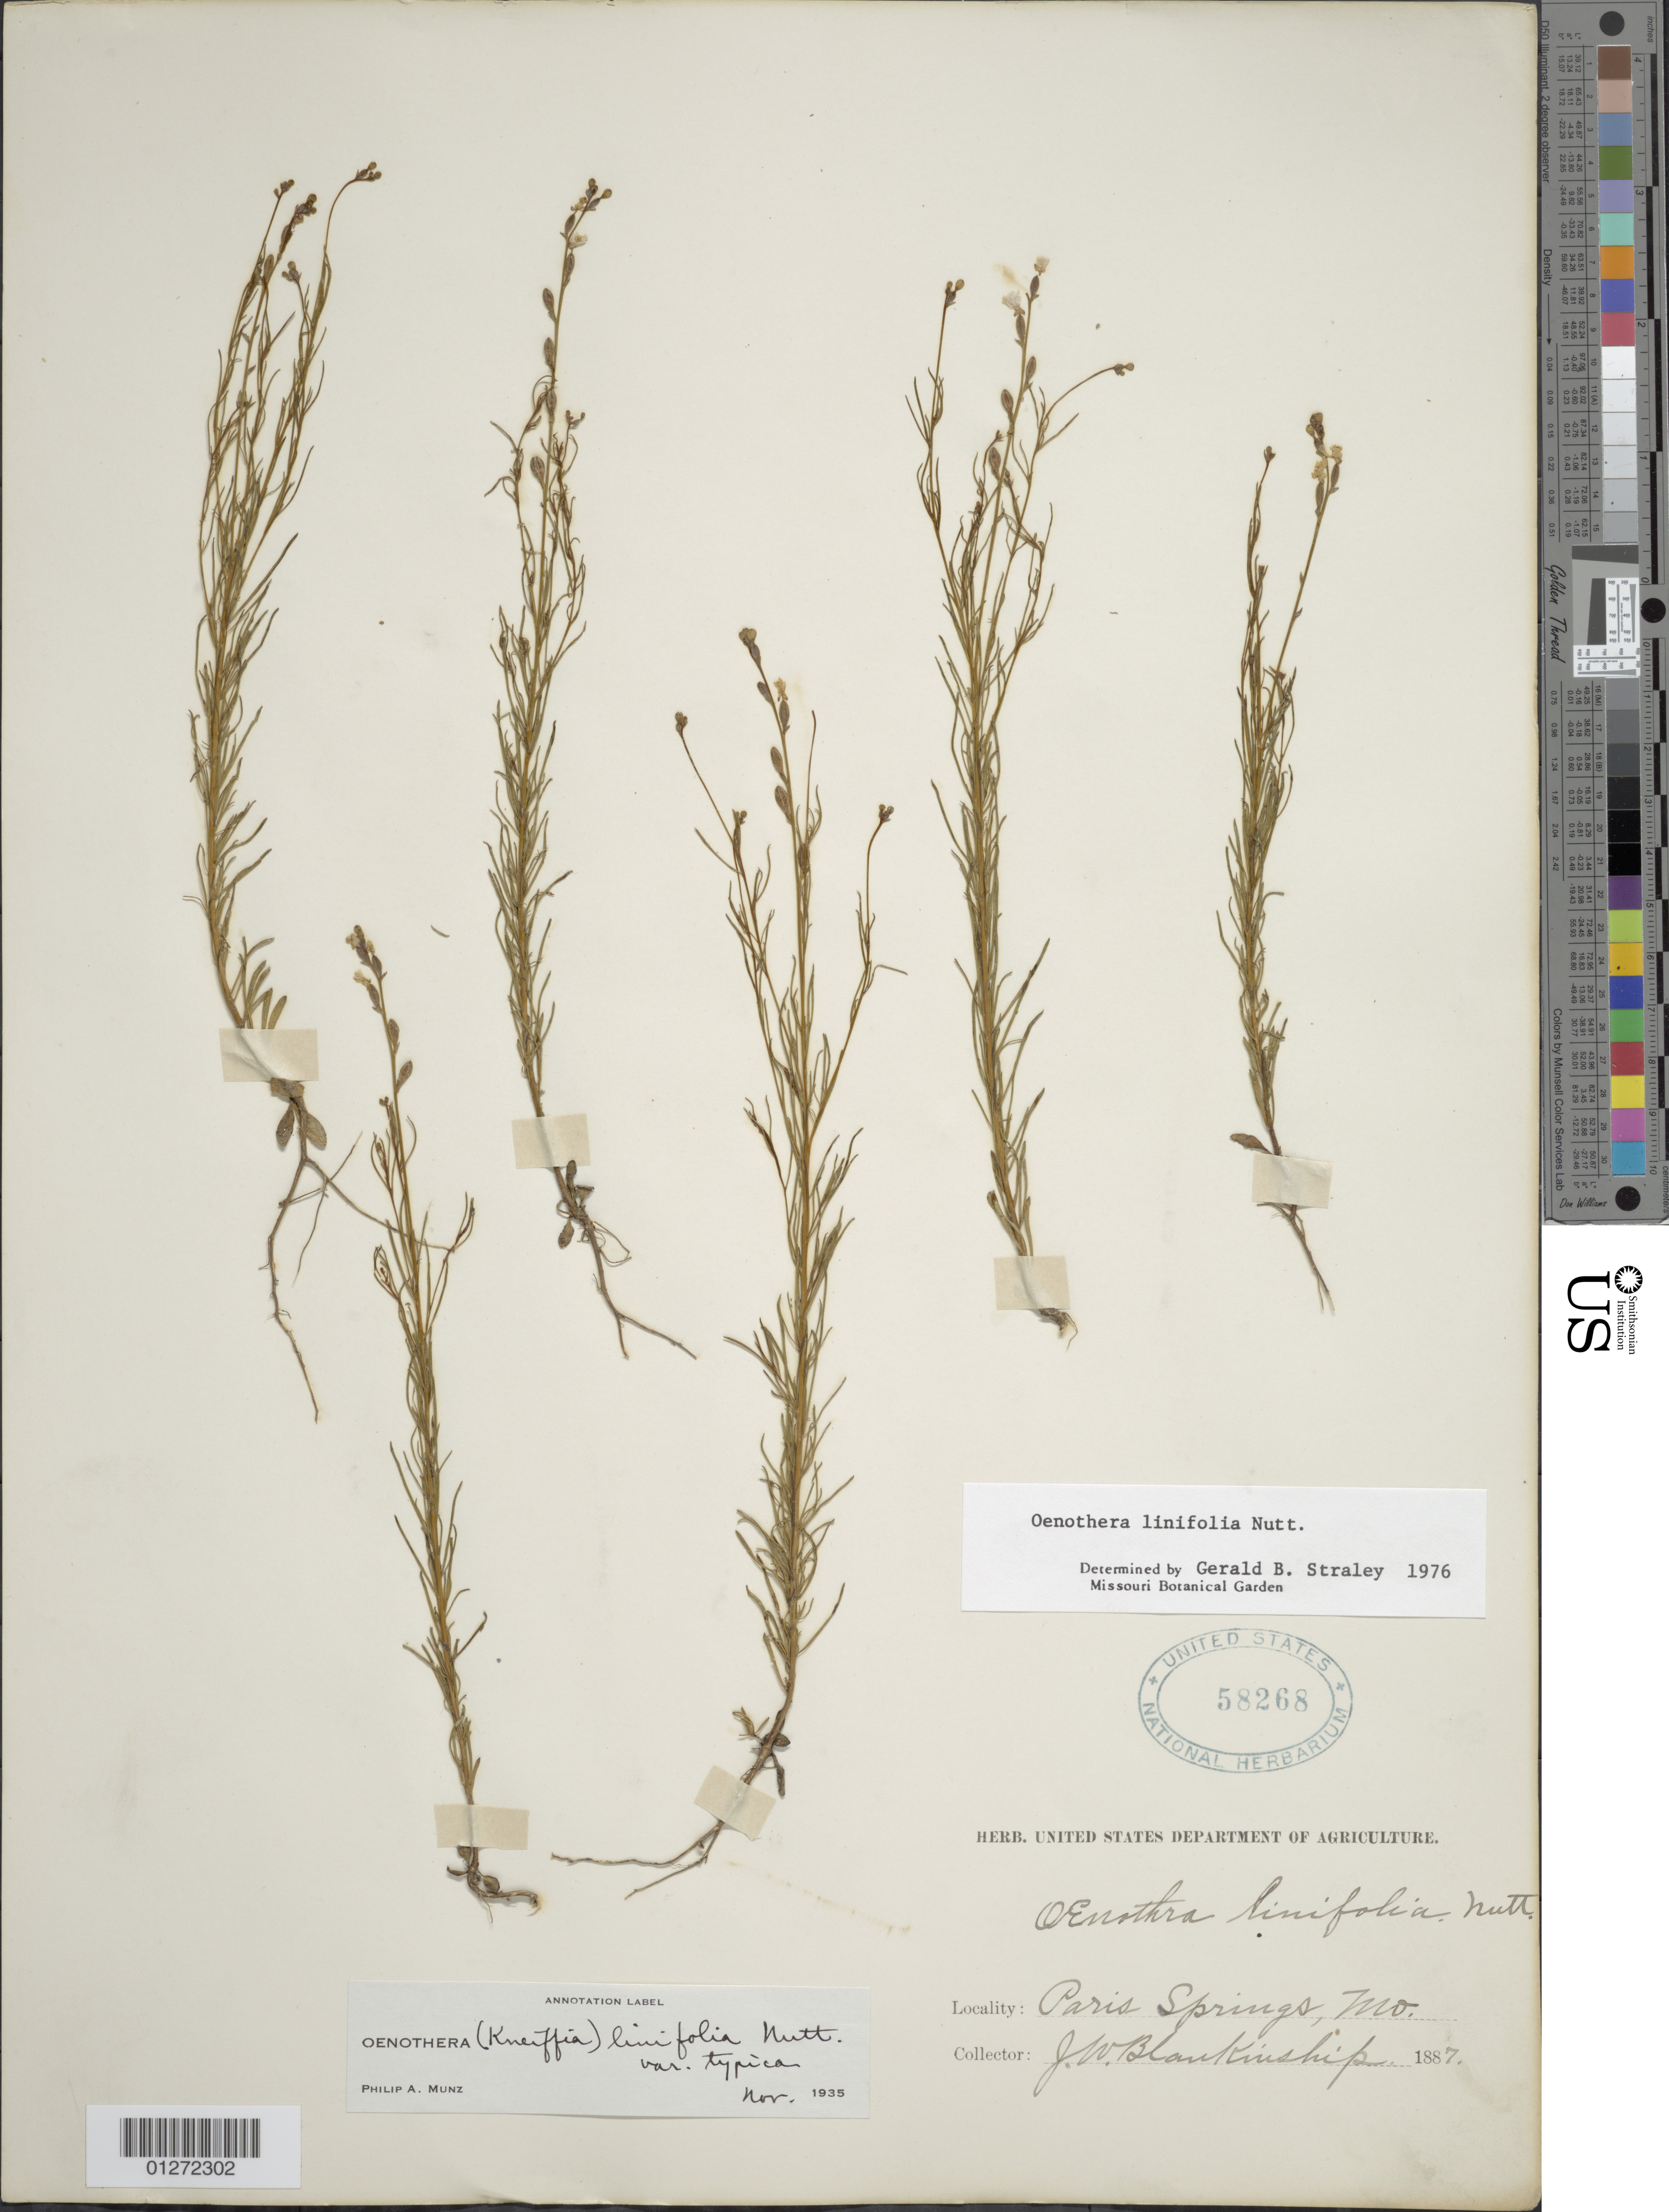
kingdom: Plantae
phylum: Tracheophyta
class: Magnoliopsida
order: Myrtales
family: Onagraceae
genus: Oenothera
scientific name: Oenothera linifolia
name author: Nutt.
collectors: J. W. Blankinship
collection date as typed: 1887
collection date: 1887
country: United States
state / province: Missouri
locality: Paris Springs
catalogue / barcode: US 58268